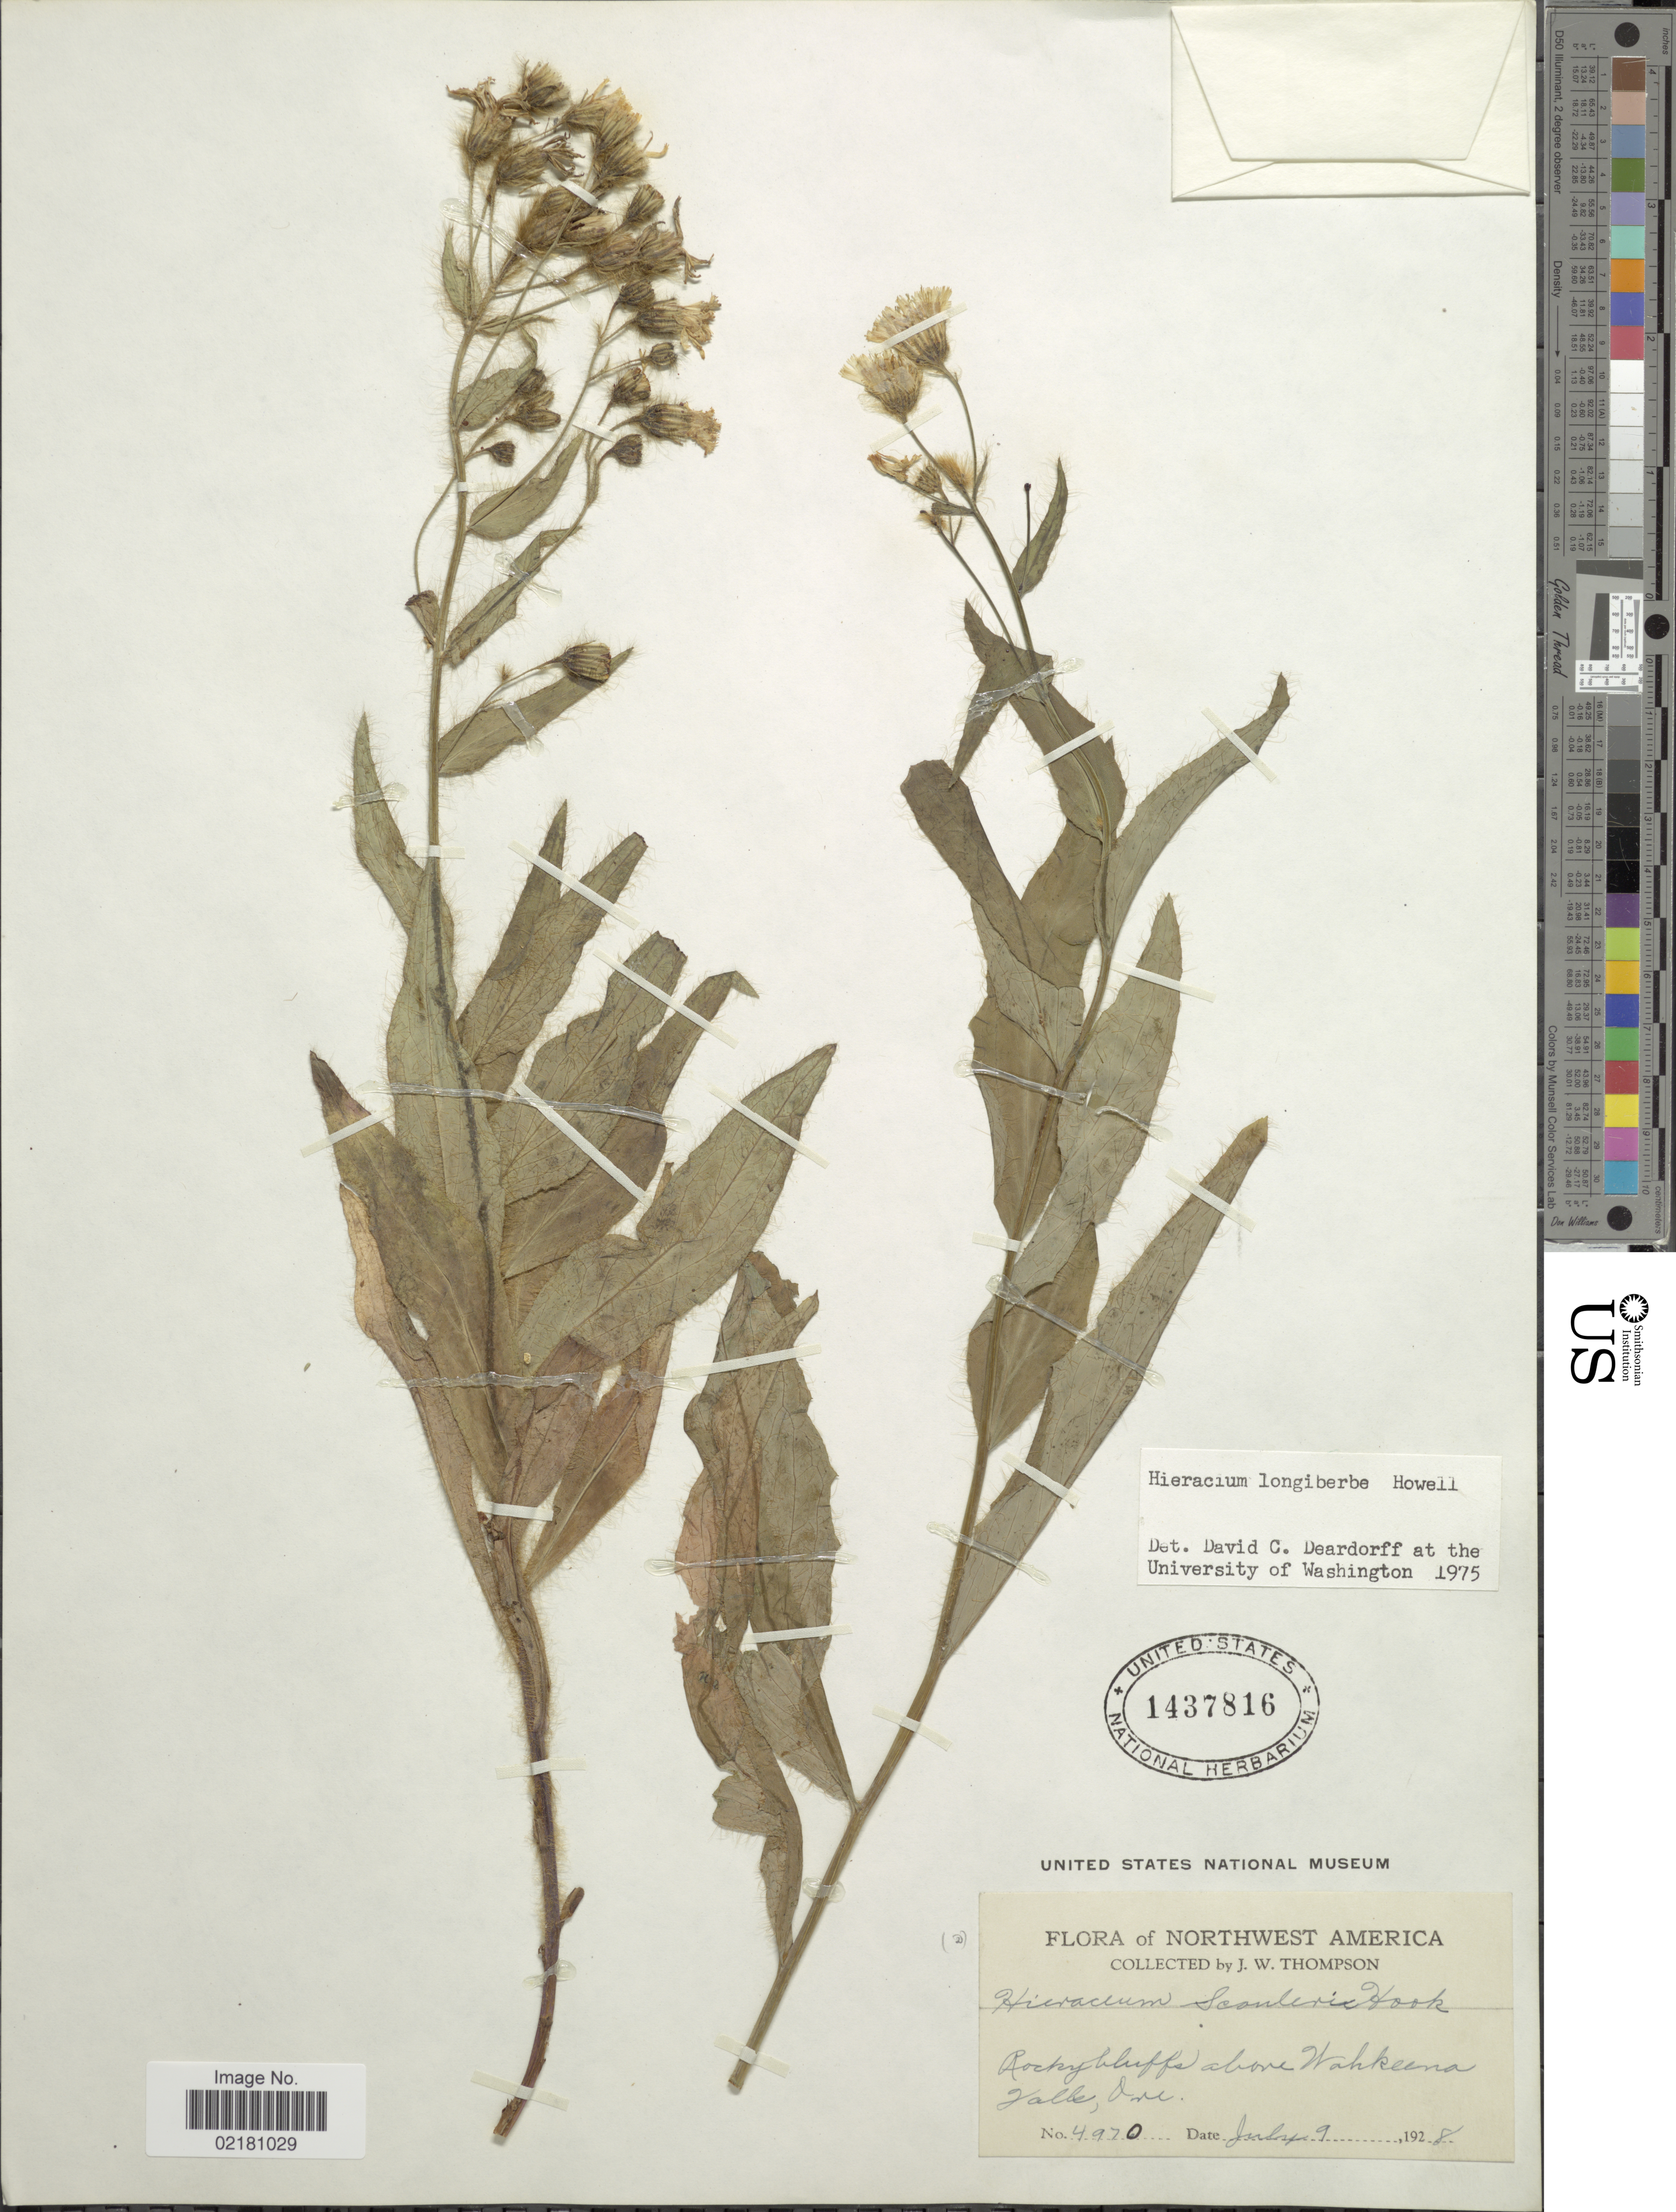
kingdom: Plantae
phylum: Tracheophyta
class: Magnoliopsida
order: Asterales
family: Asteraceae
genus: Hieracium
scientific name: Hieracium longiberbe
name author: Howell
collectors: J. W. Thompson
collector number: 4970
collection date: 1928-07-09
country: United States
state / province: Oregon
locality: Northwest America. Rocky bluffs above Wahkeena Falls, Ore.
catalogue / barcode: US 1437816